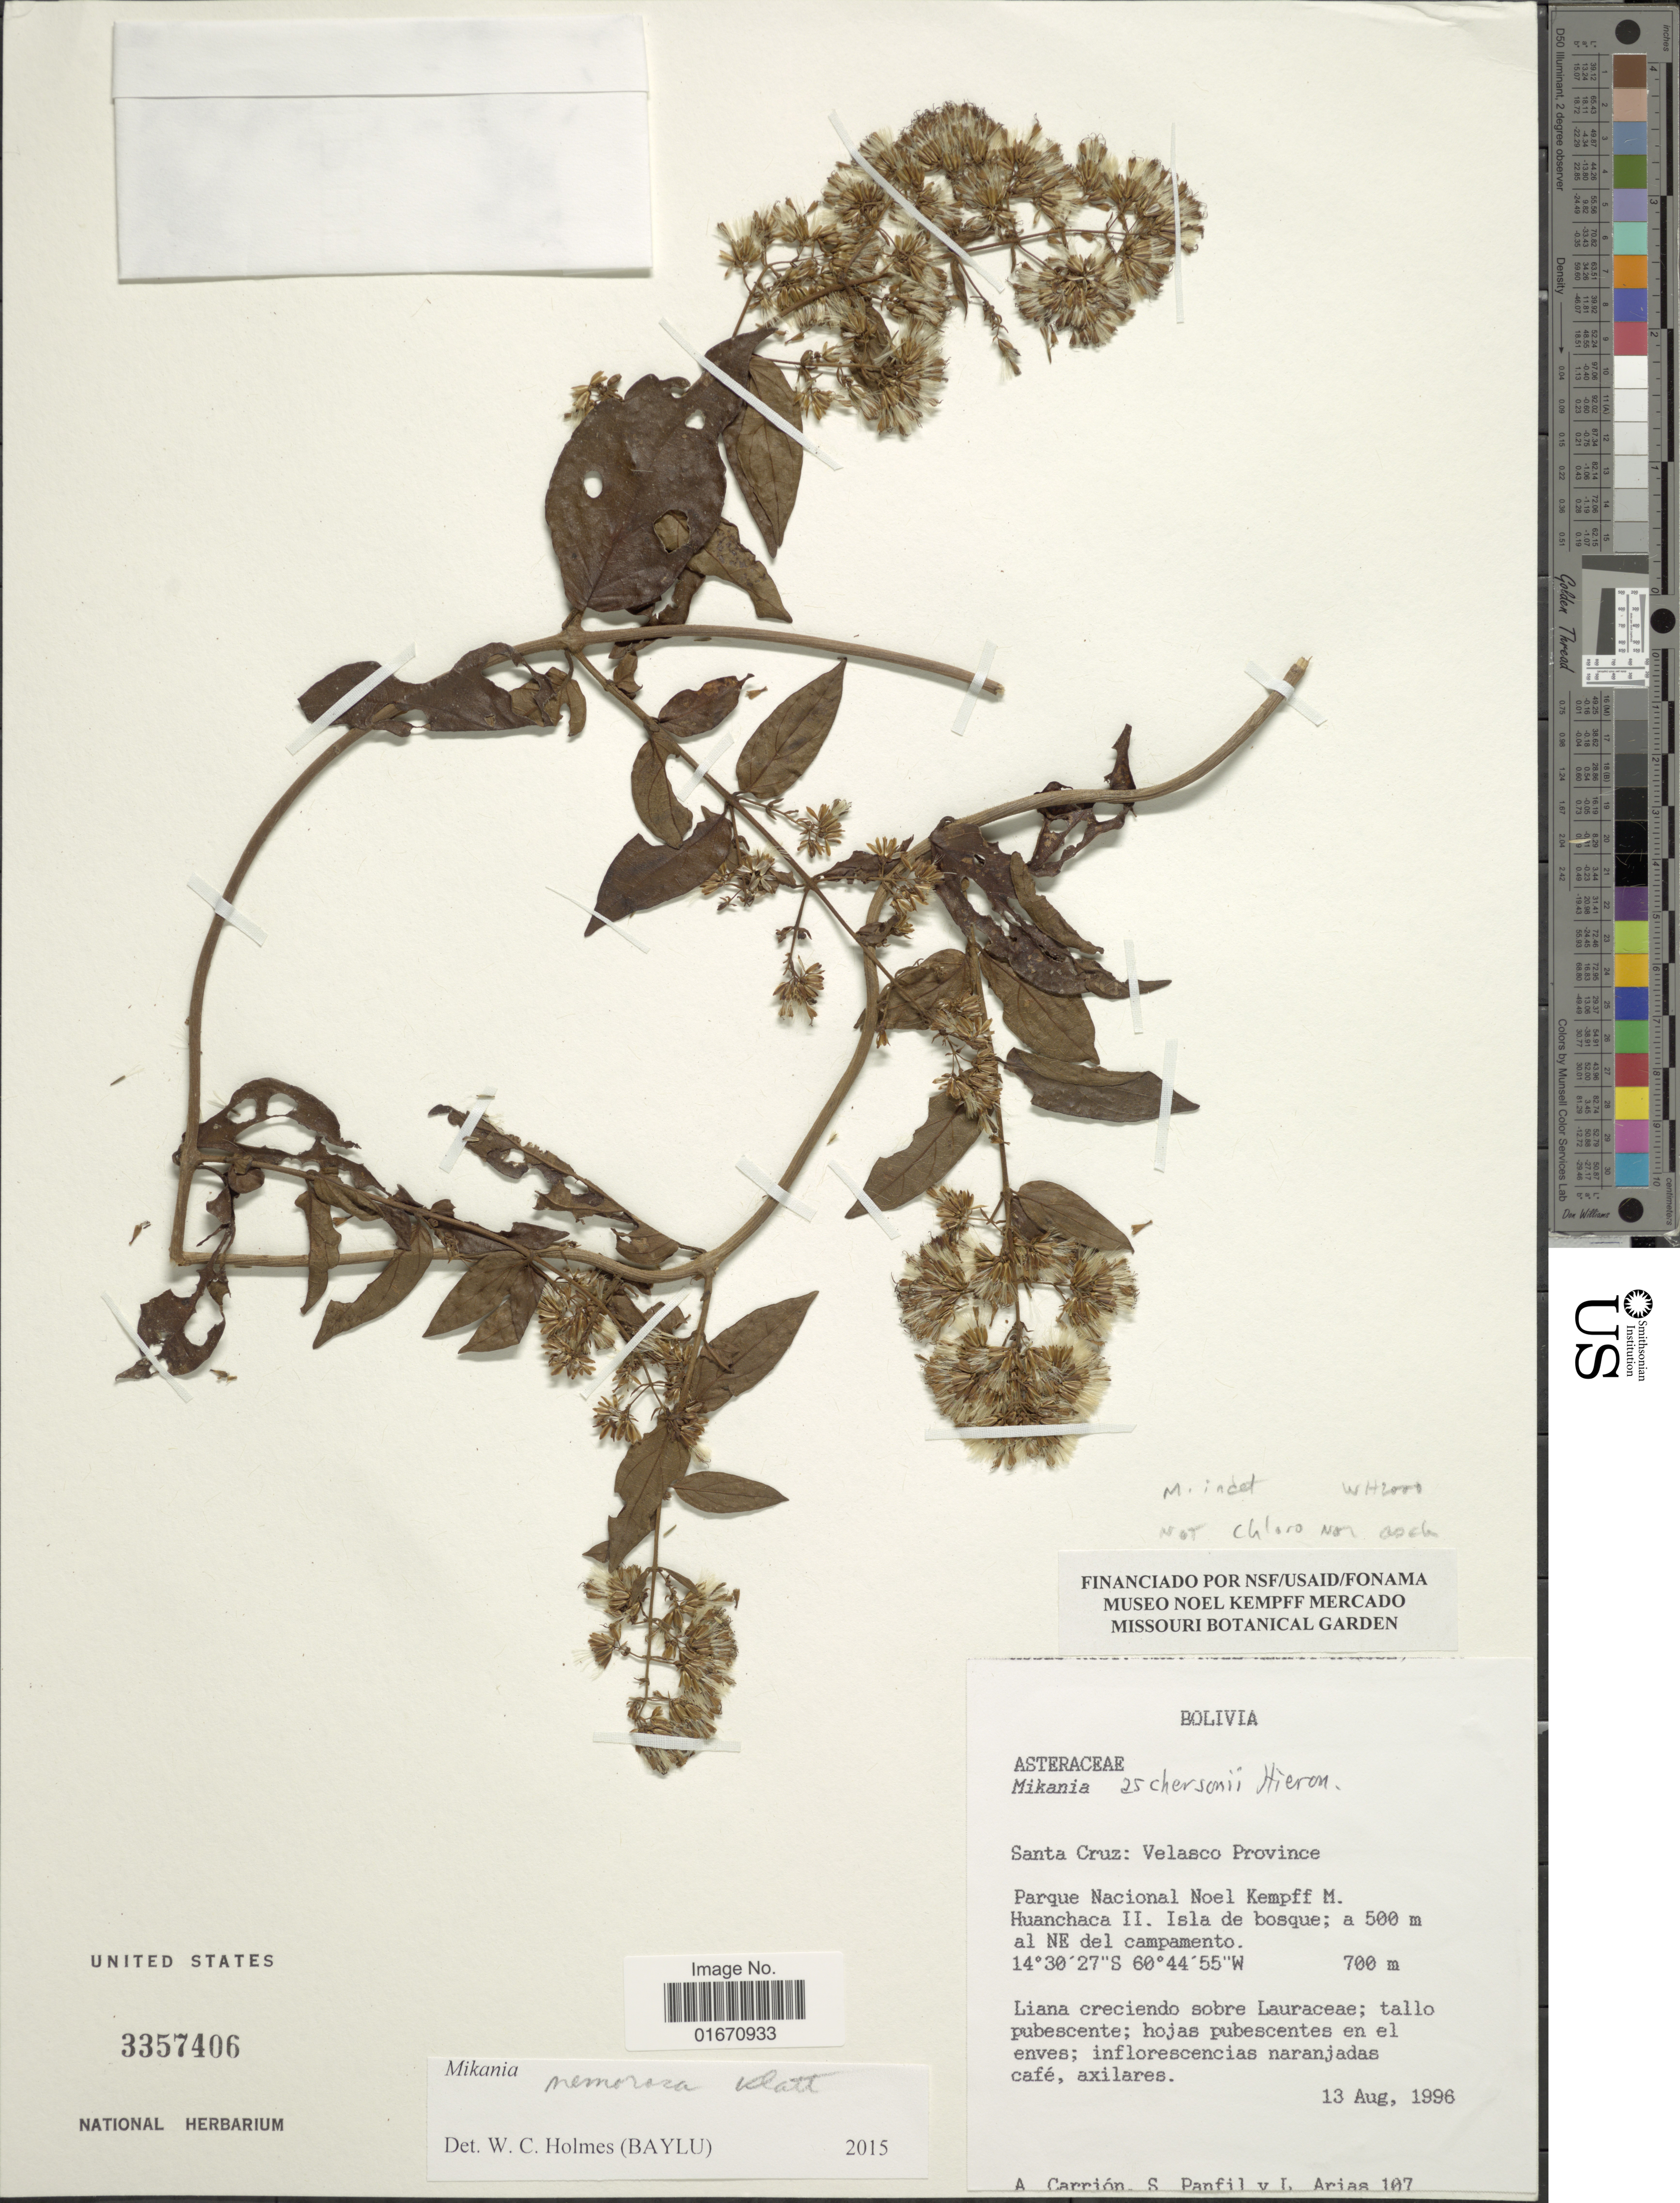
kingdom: Plantae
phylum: Tracheophyta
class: Magnoliopsida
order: Asterales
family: Asteraceae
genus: Mikania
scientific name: Mikania nemorosa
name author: Klatt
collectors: A. Carrión, S. Panfil & L. Arias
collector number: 107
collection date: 1996-08-13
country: Bolivia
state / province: Santa Cruz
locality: Velasco Province, Parque Nacional Noel Kempff M. Huanchaca 2, Isla de bosque, al NE del campamento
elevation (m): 700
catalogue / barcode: US 3357406